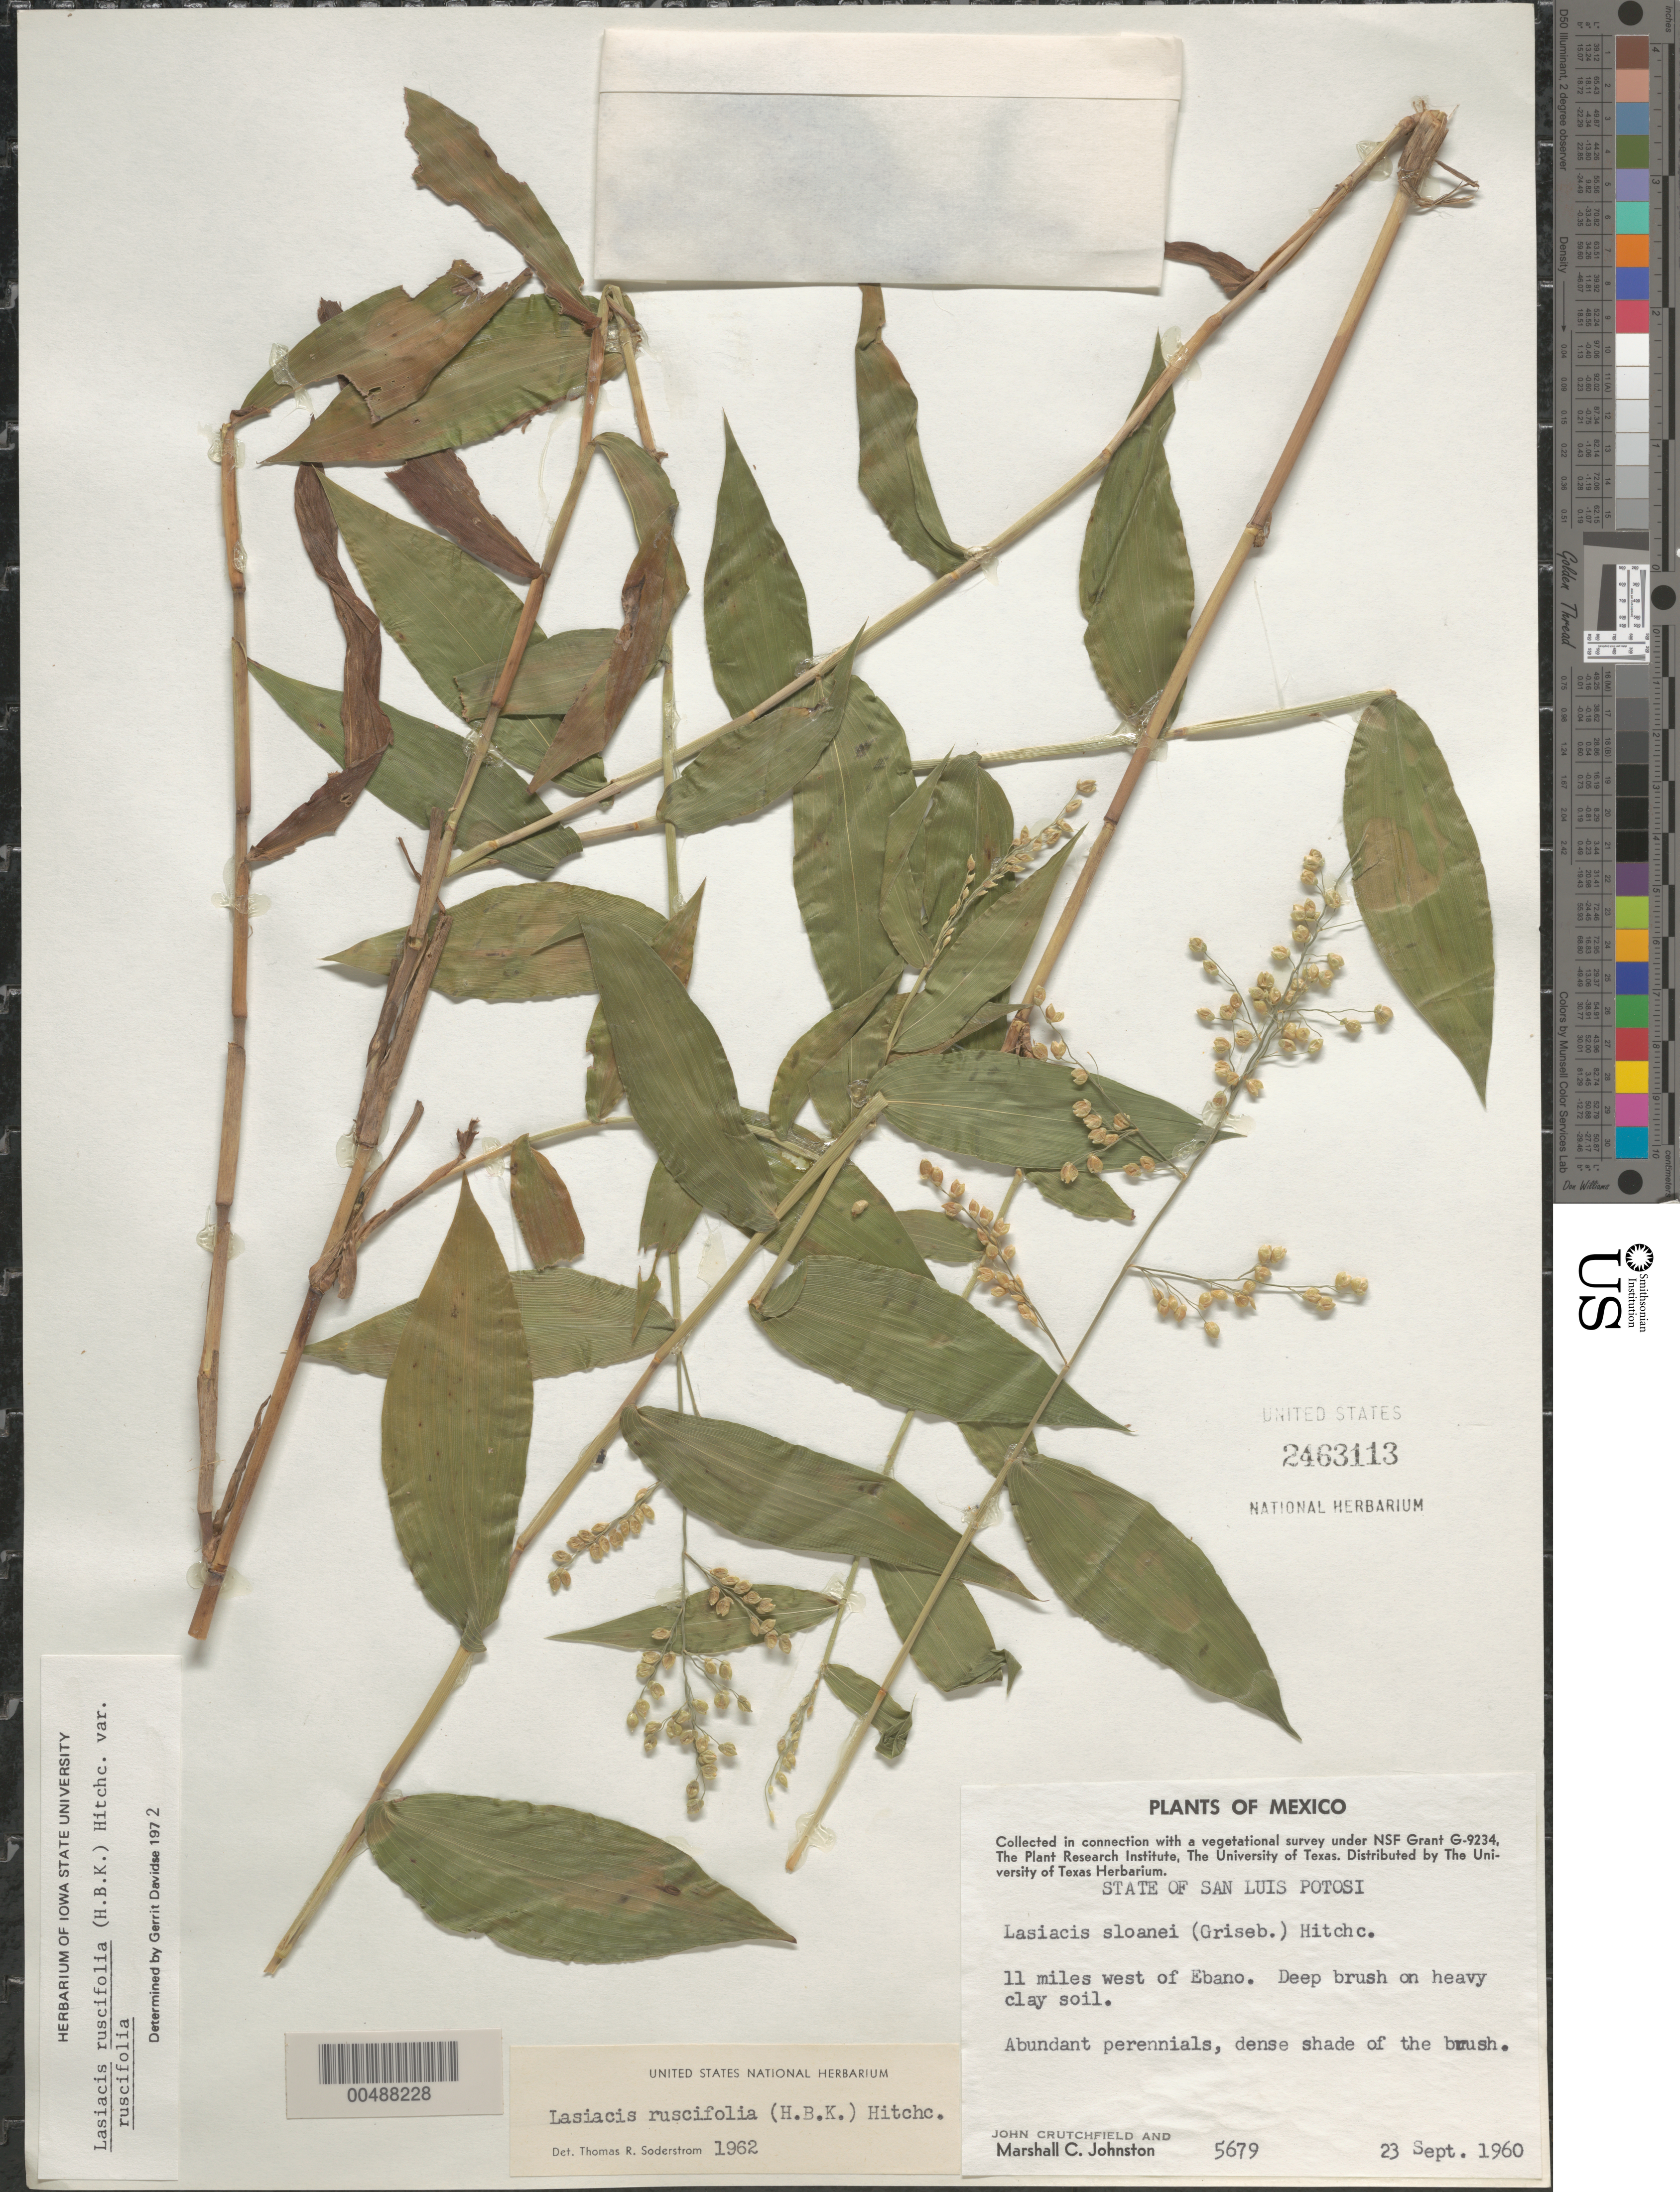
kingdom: Plantae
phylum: Tracheophyta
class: Liliopsida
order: Poales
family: Poaceae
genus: Lasiacis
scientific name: Lasiacis ruscifolia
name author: (Kunth) Hitchc.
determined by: Davidse, Gerrit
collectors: J. Crutchfield & M. Johnston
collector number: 5679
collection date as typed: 23 Sep 1960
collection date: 1960-09-23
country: Mexico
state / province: San Luis Potosi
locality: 11 mi W of Ebano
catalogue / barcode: US 2463113